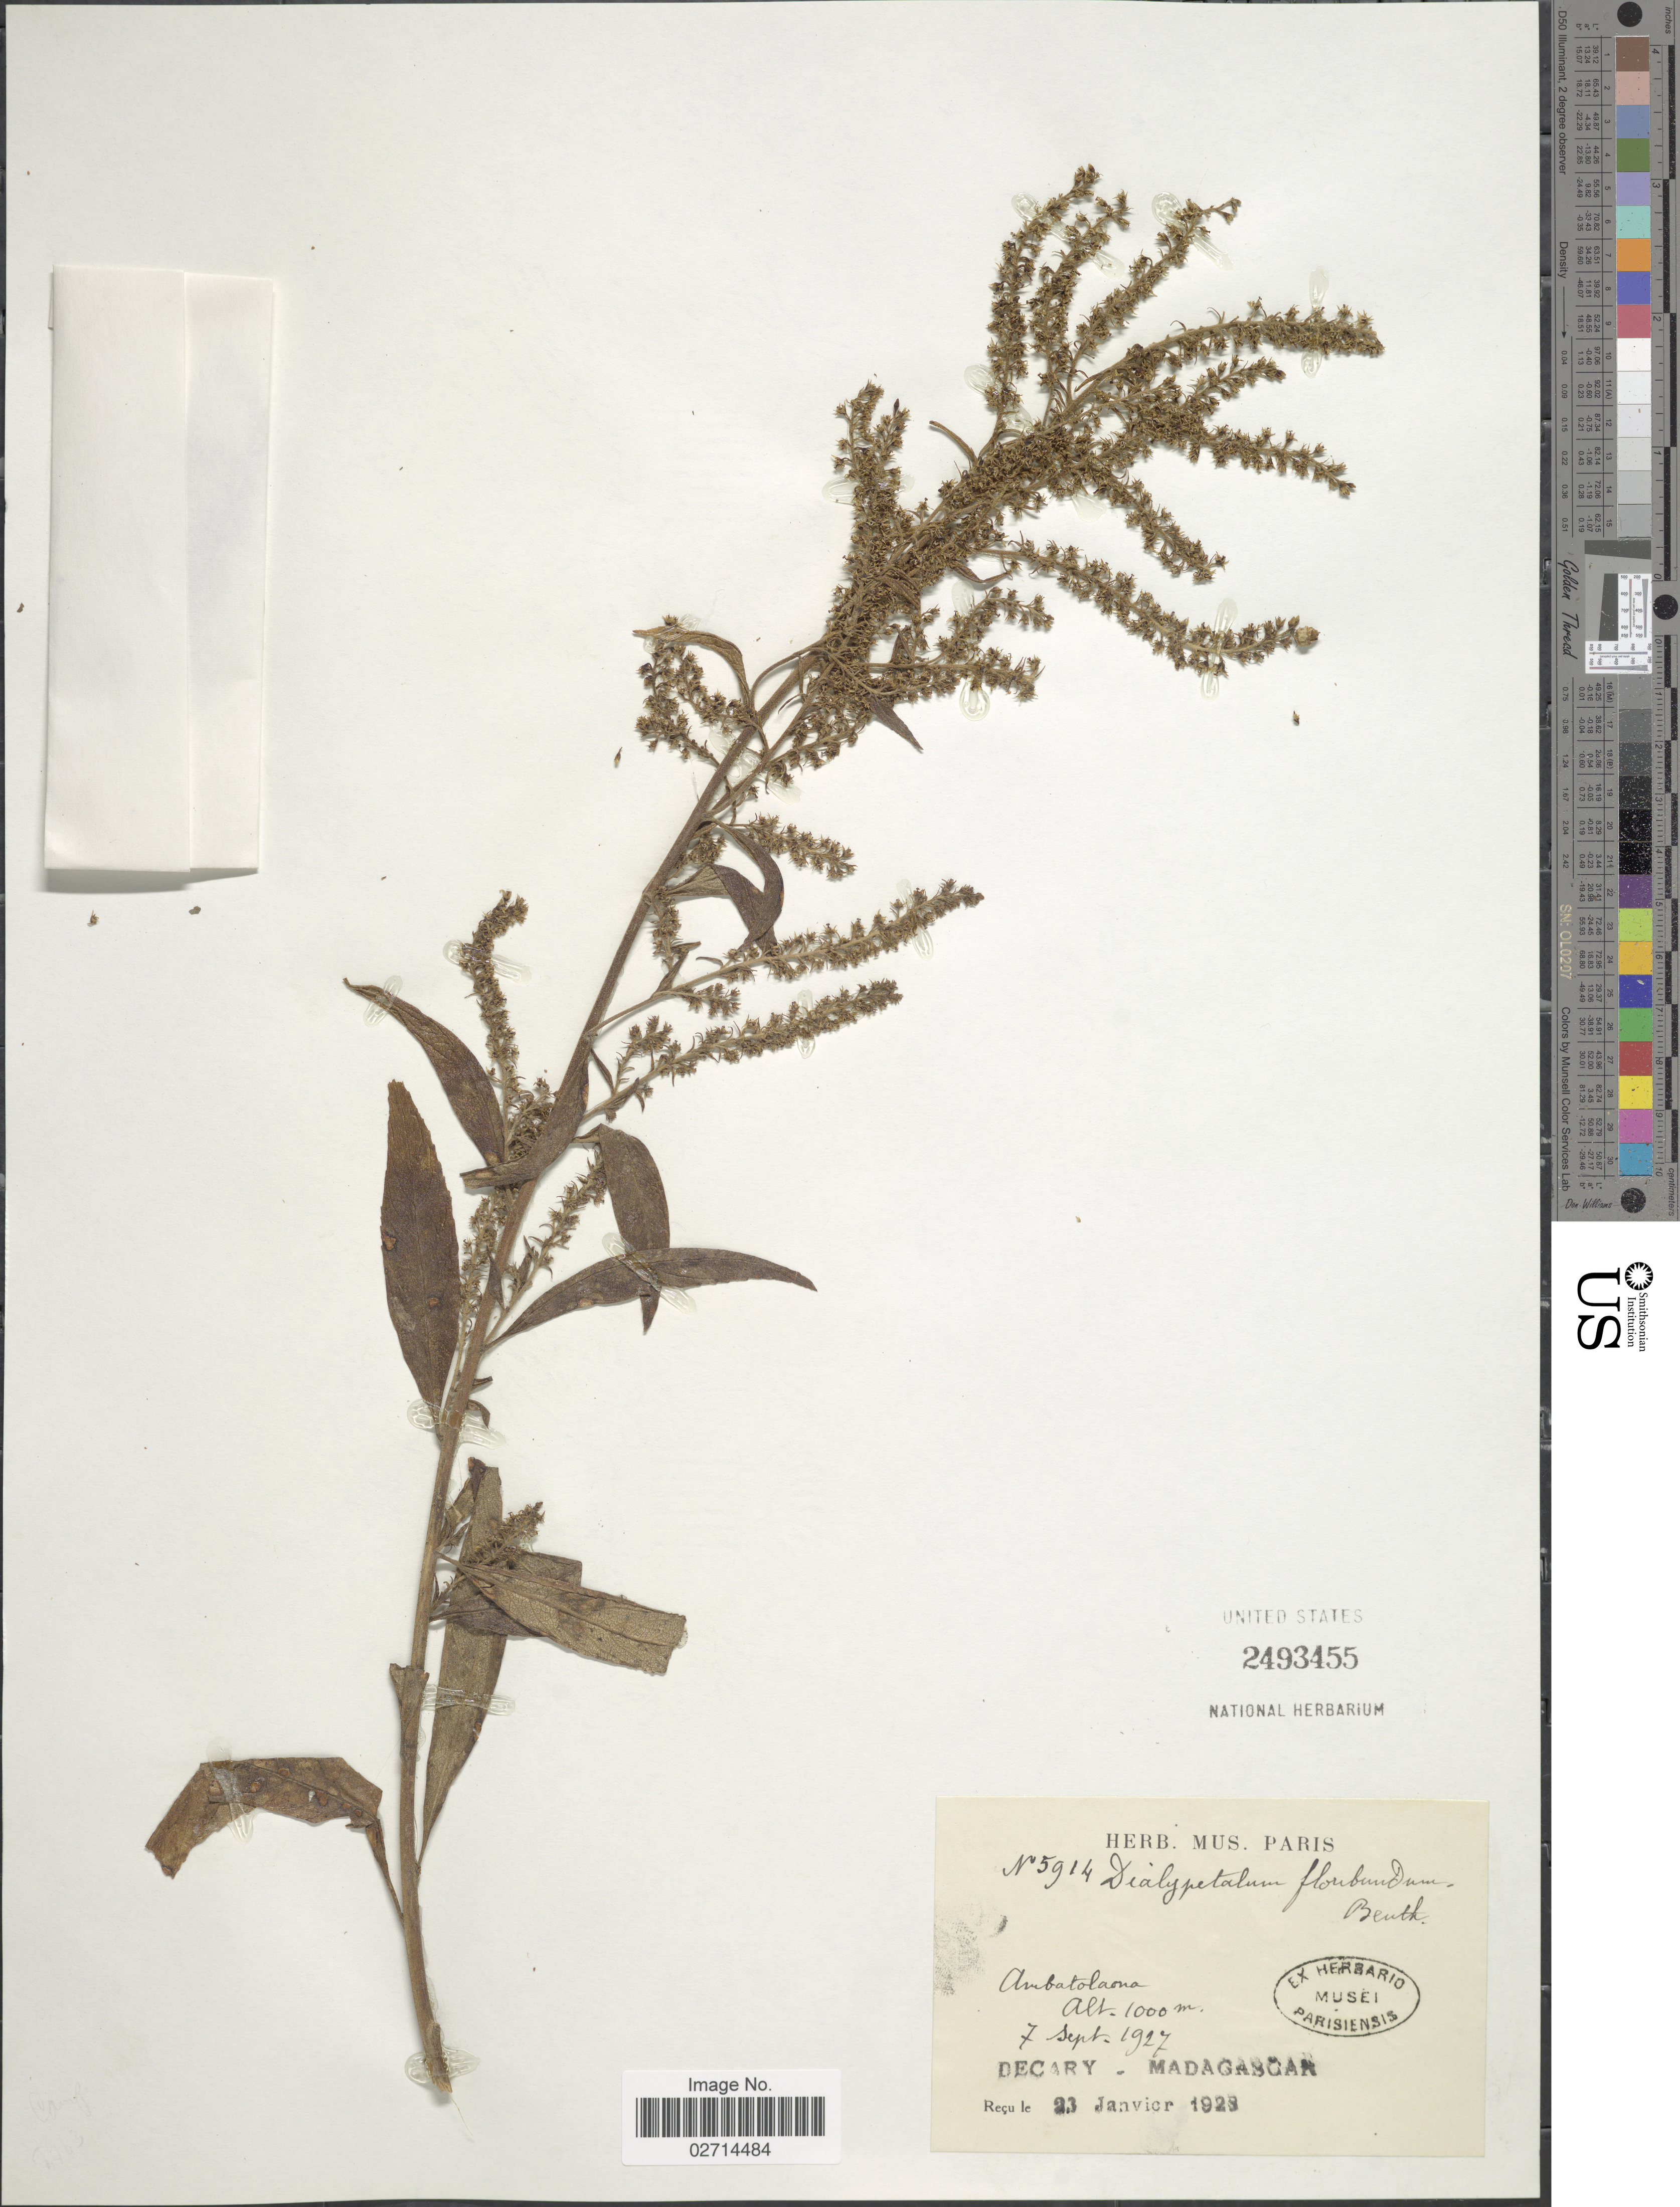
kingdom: Plantae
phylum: Tracheophyta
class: Magnoliopsida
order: Asterales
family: Campanulaceae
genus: Dialypetalum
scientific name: Dialypetalum floribundum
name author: Benth.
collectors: ex herb. Mus. Paris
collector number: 5914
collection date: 1927-09-07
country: Madagascar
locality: Ambatolaoma, Decary - Madagascar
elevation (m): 1000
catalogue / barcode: US 2493455